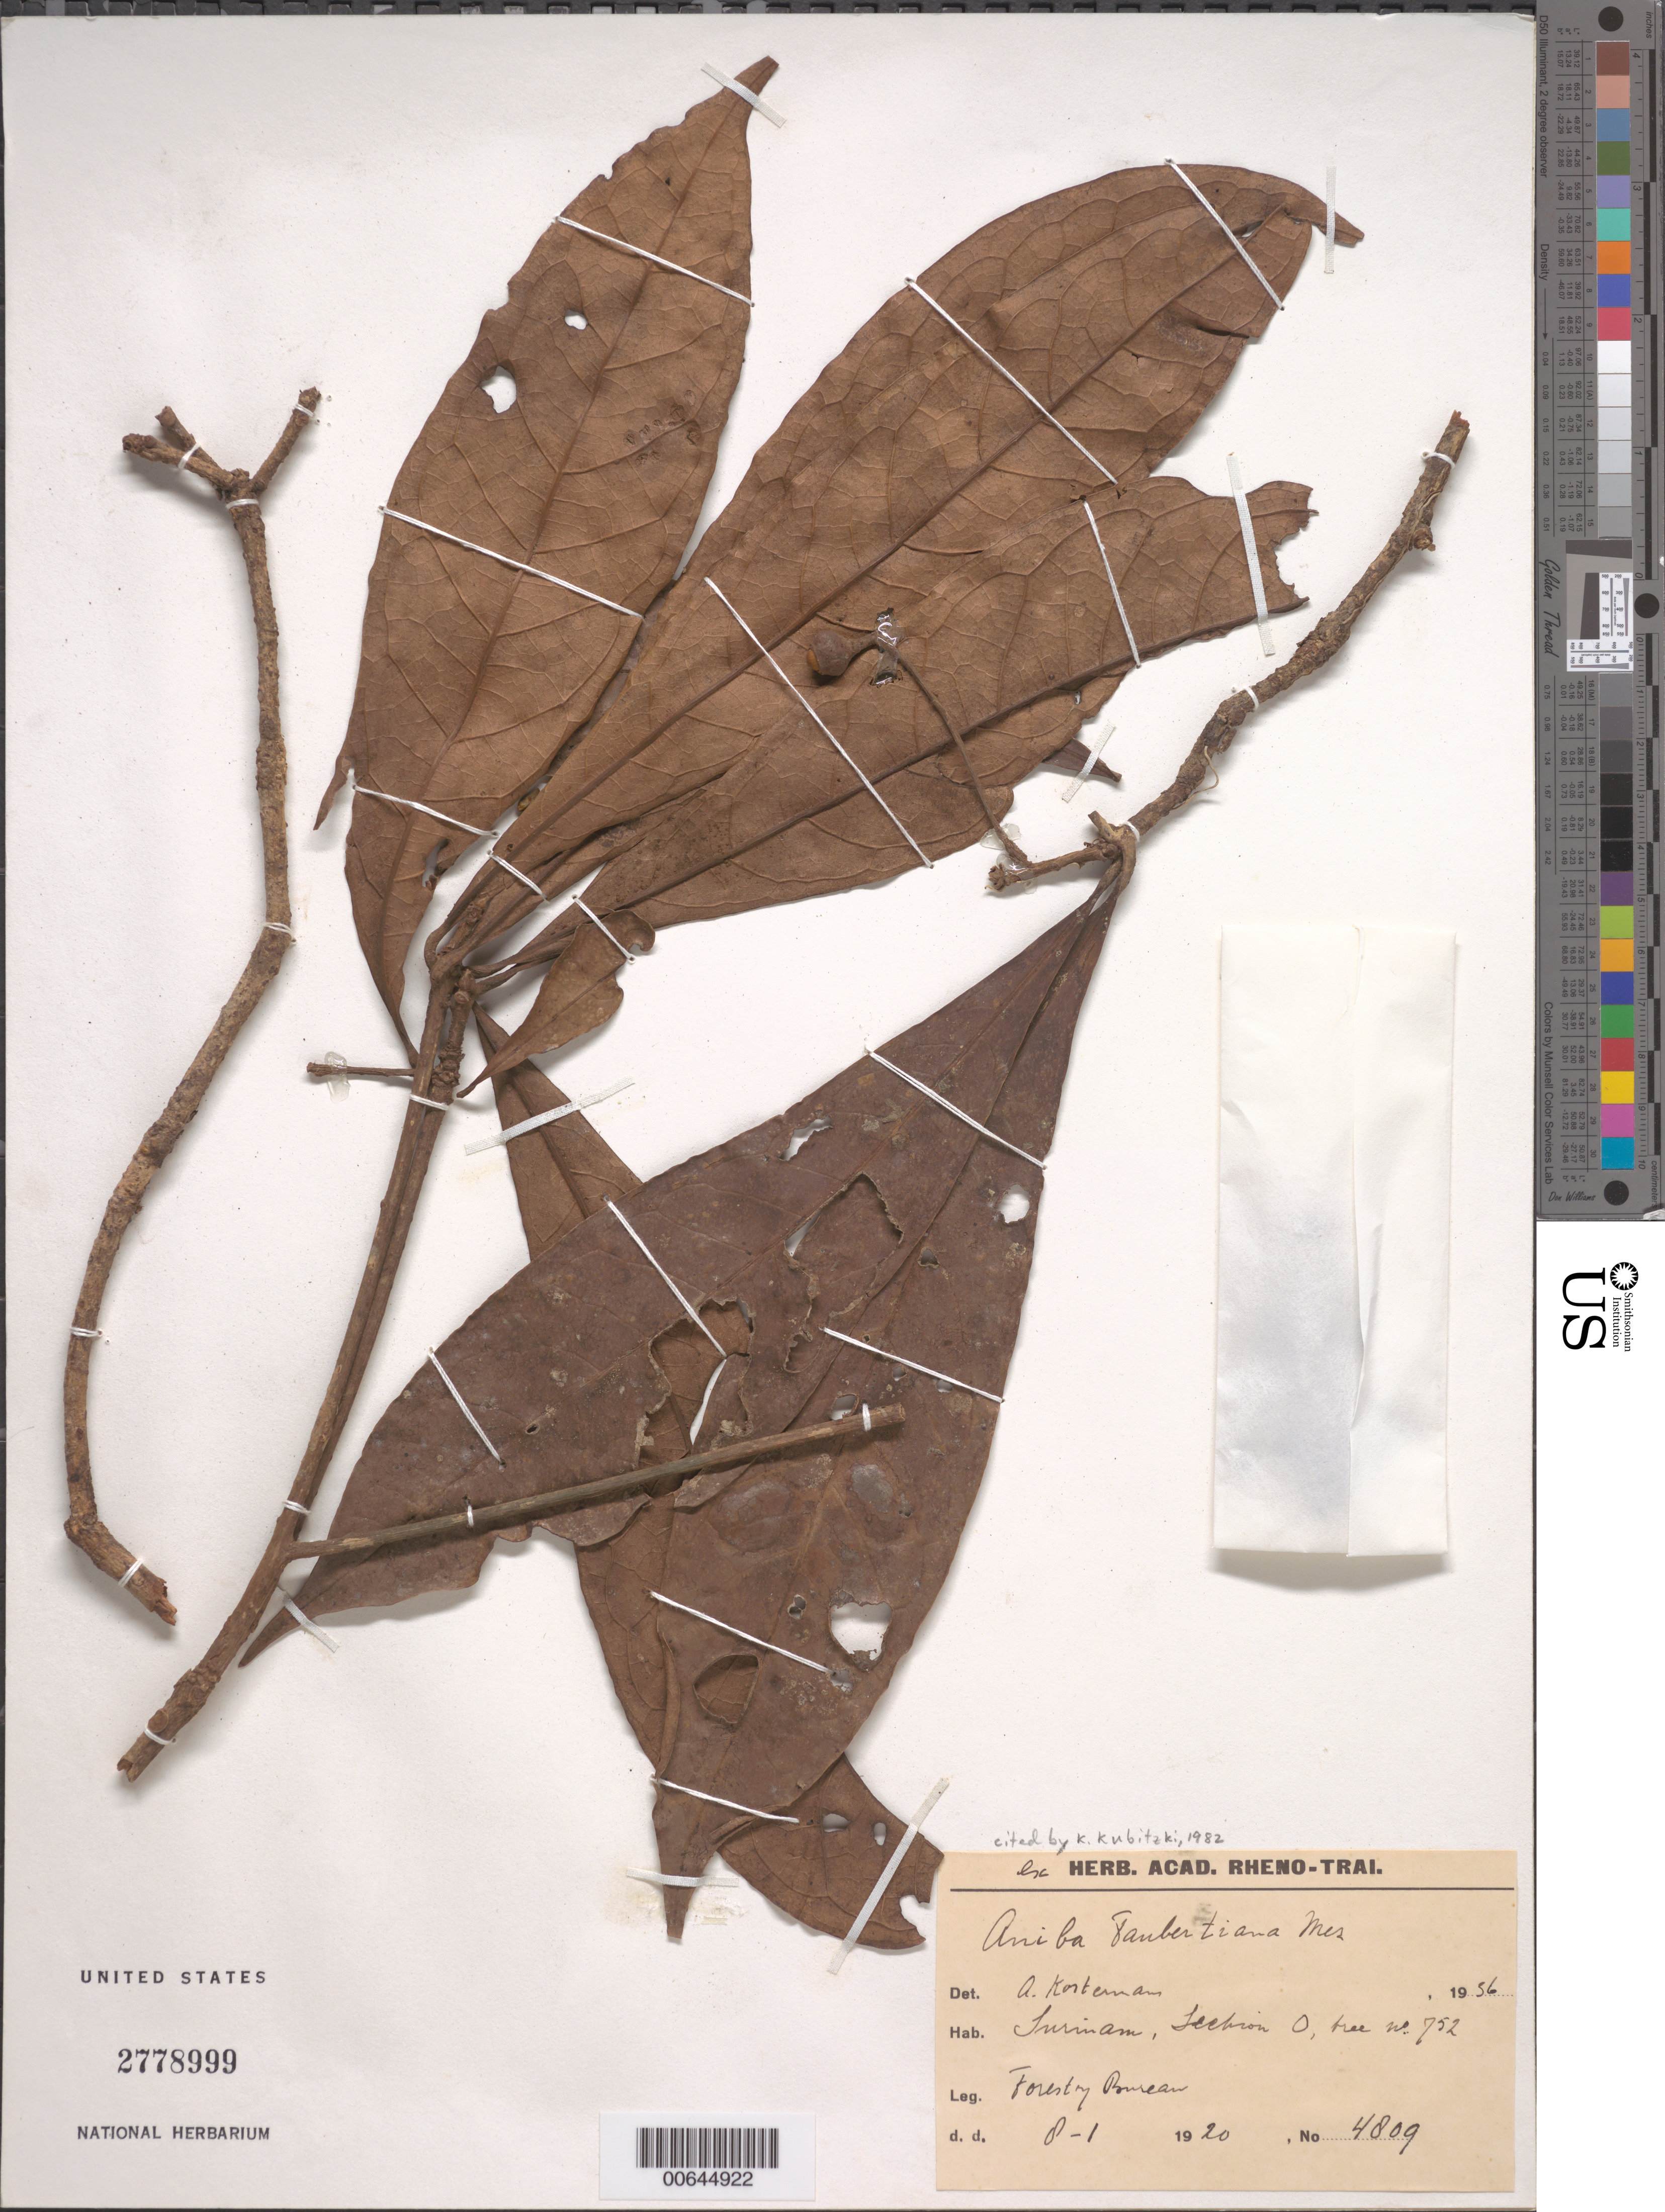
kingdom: Plantae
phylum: Tracheophyta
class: Magnoliopsida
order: Laurales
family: Lauraceae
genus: Aniba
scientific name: Aniba taubertiana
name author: Mez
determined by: Kostermans, A. J. G. H.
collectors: Forestry Bureau-Surinam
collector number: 4809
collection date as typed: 1920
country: Suriname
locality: Sectie O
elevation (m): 420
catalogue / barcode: US 2778999